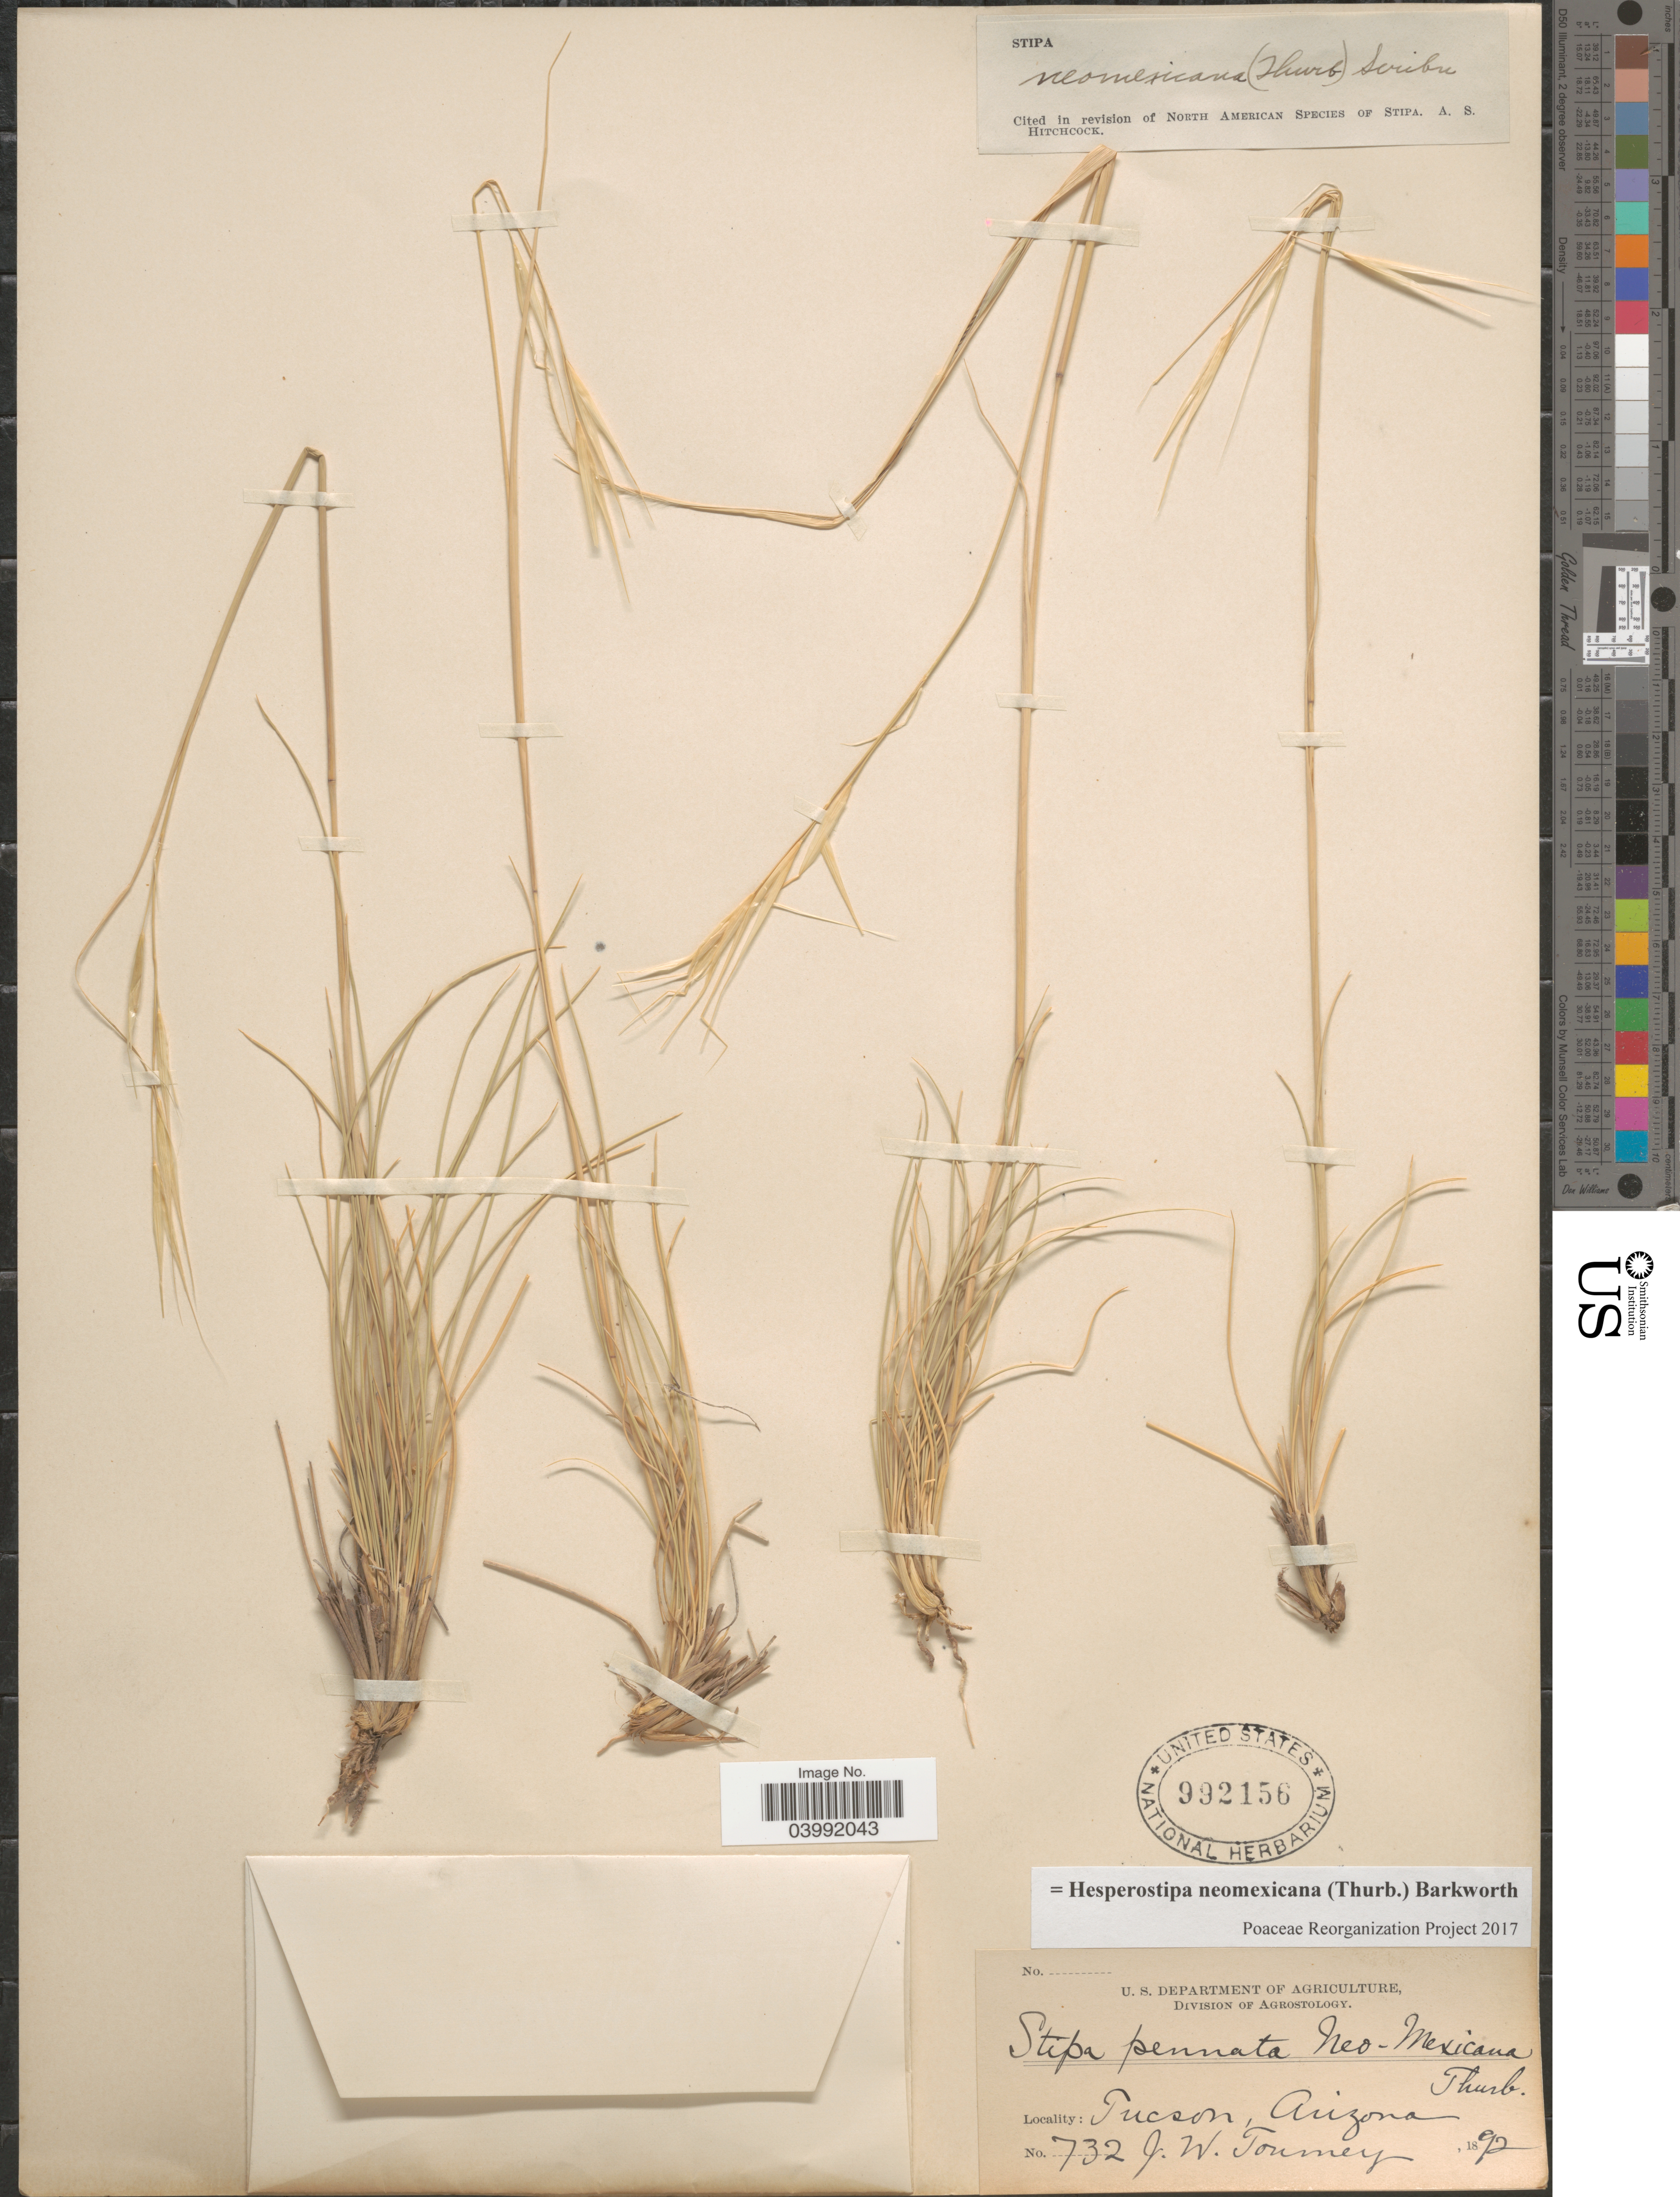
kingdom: Plantae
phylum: Tracheophyta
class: Liliopsida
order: Poales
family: Poaceae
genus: Hesperostipa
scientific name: Hesperostipa neomexicana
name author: (Thurb.) Barkworth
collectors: J. W. Toumey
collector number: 732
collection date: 1892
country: United States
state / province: Arizona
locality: Tucson.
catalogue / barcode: US 992156